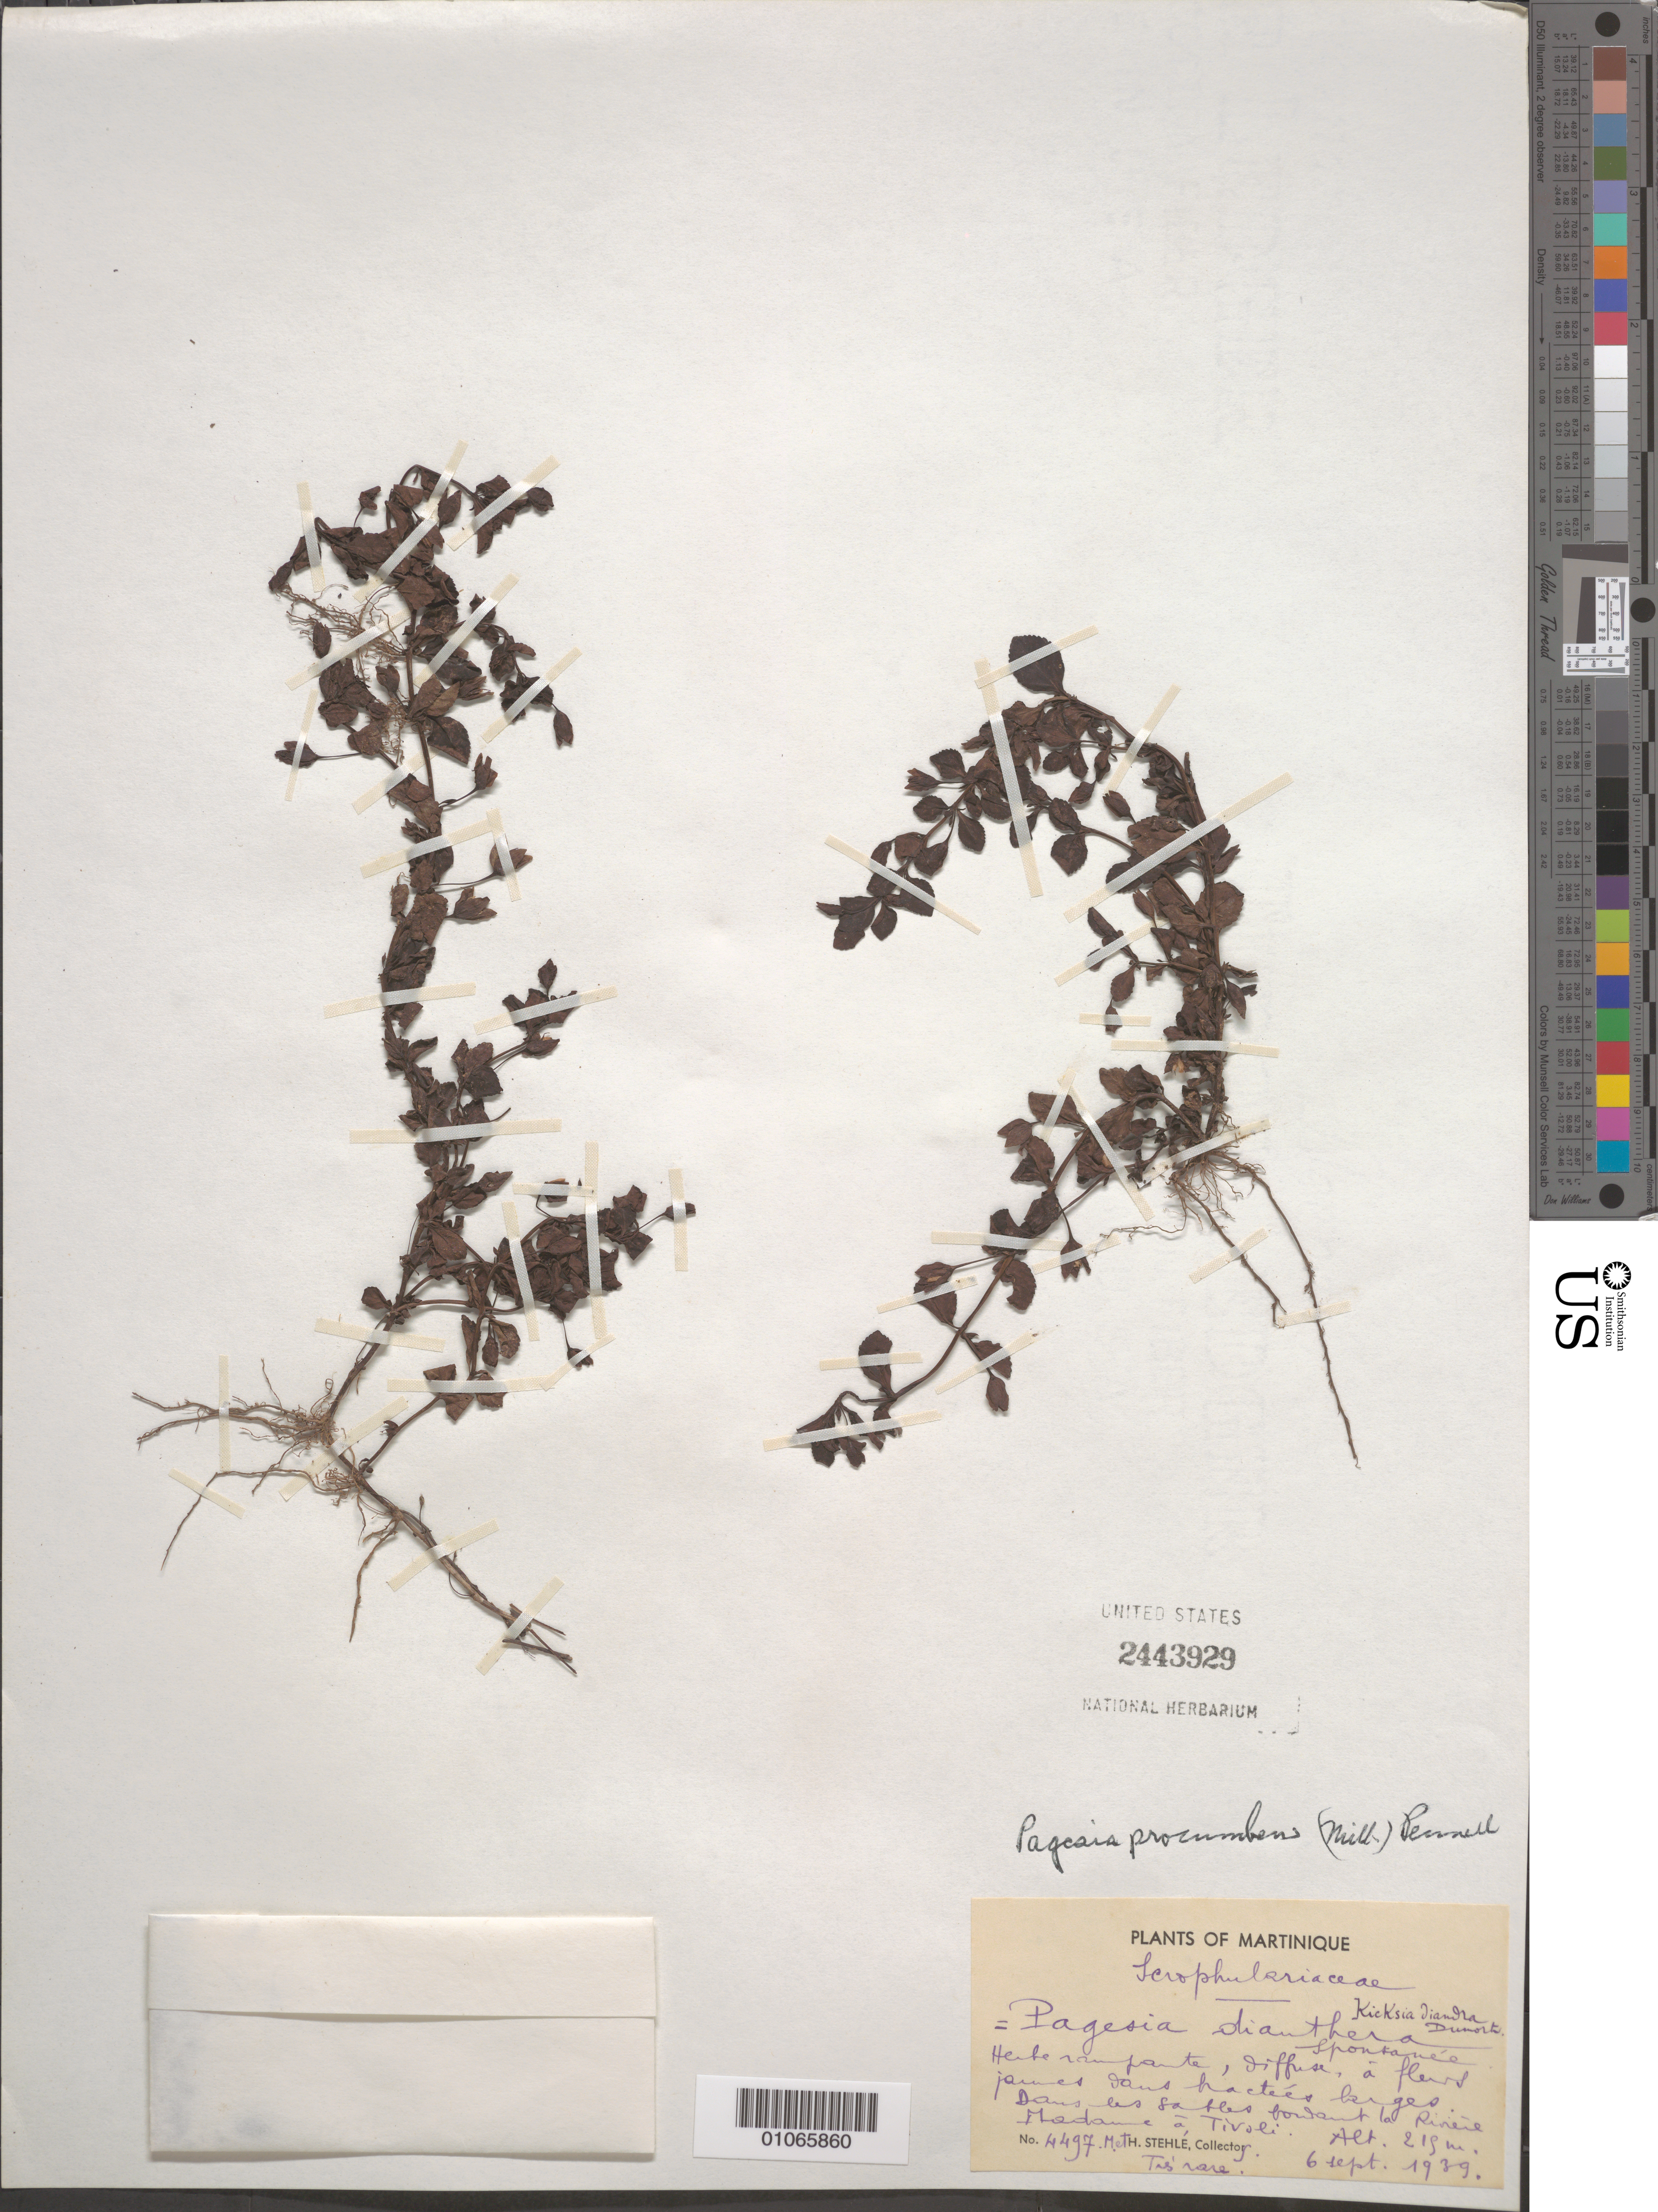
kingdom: Plantae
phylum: Tracheophyta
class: Magnoliopsida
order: Lamiales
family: Plantaginaceae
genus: Mecardonia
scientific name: Mecardonia procumbens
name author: (Mill.) Small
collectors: H. Stehlé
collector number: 4497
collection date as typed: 06 Sep 1939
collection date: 1939-09-06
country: Martinique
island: Martinique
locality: La Riviere Madame a Tivoli.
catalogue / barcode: US 2443929